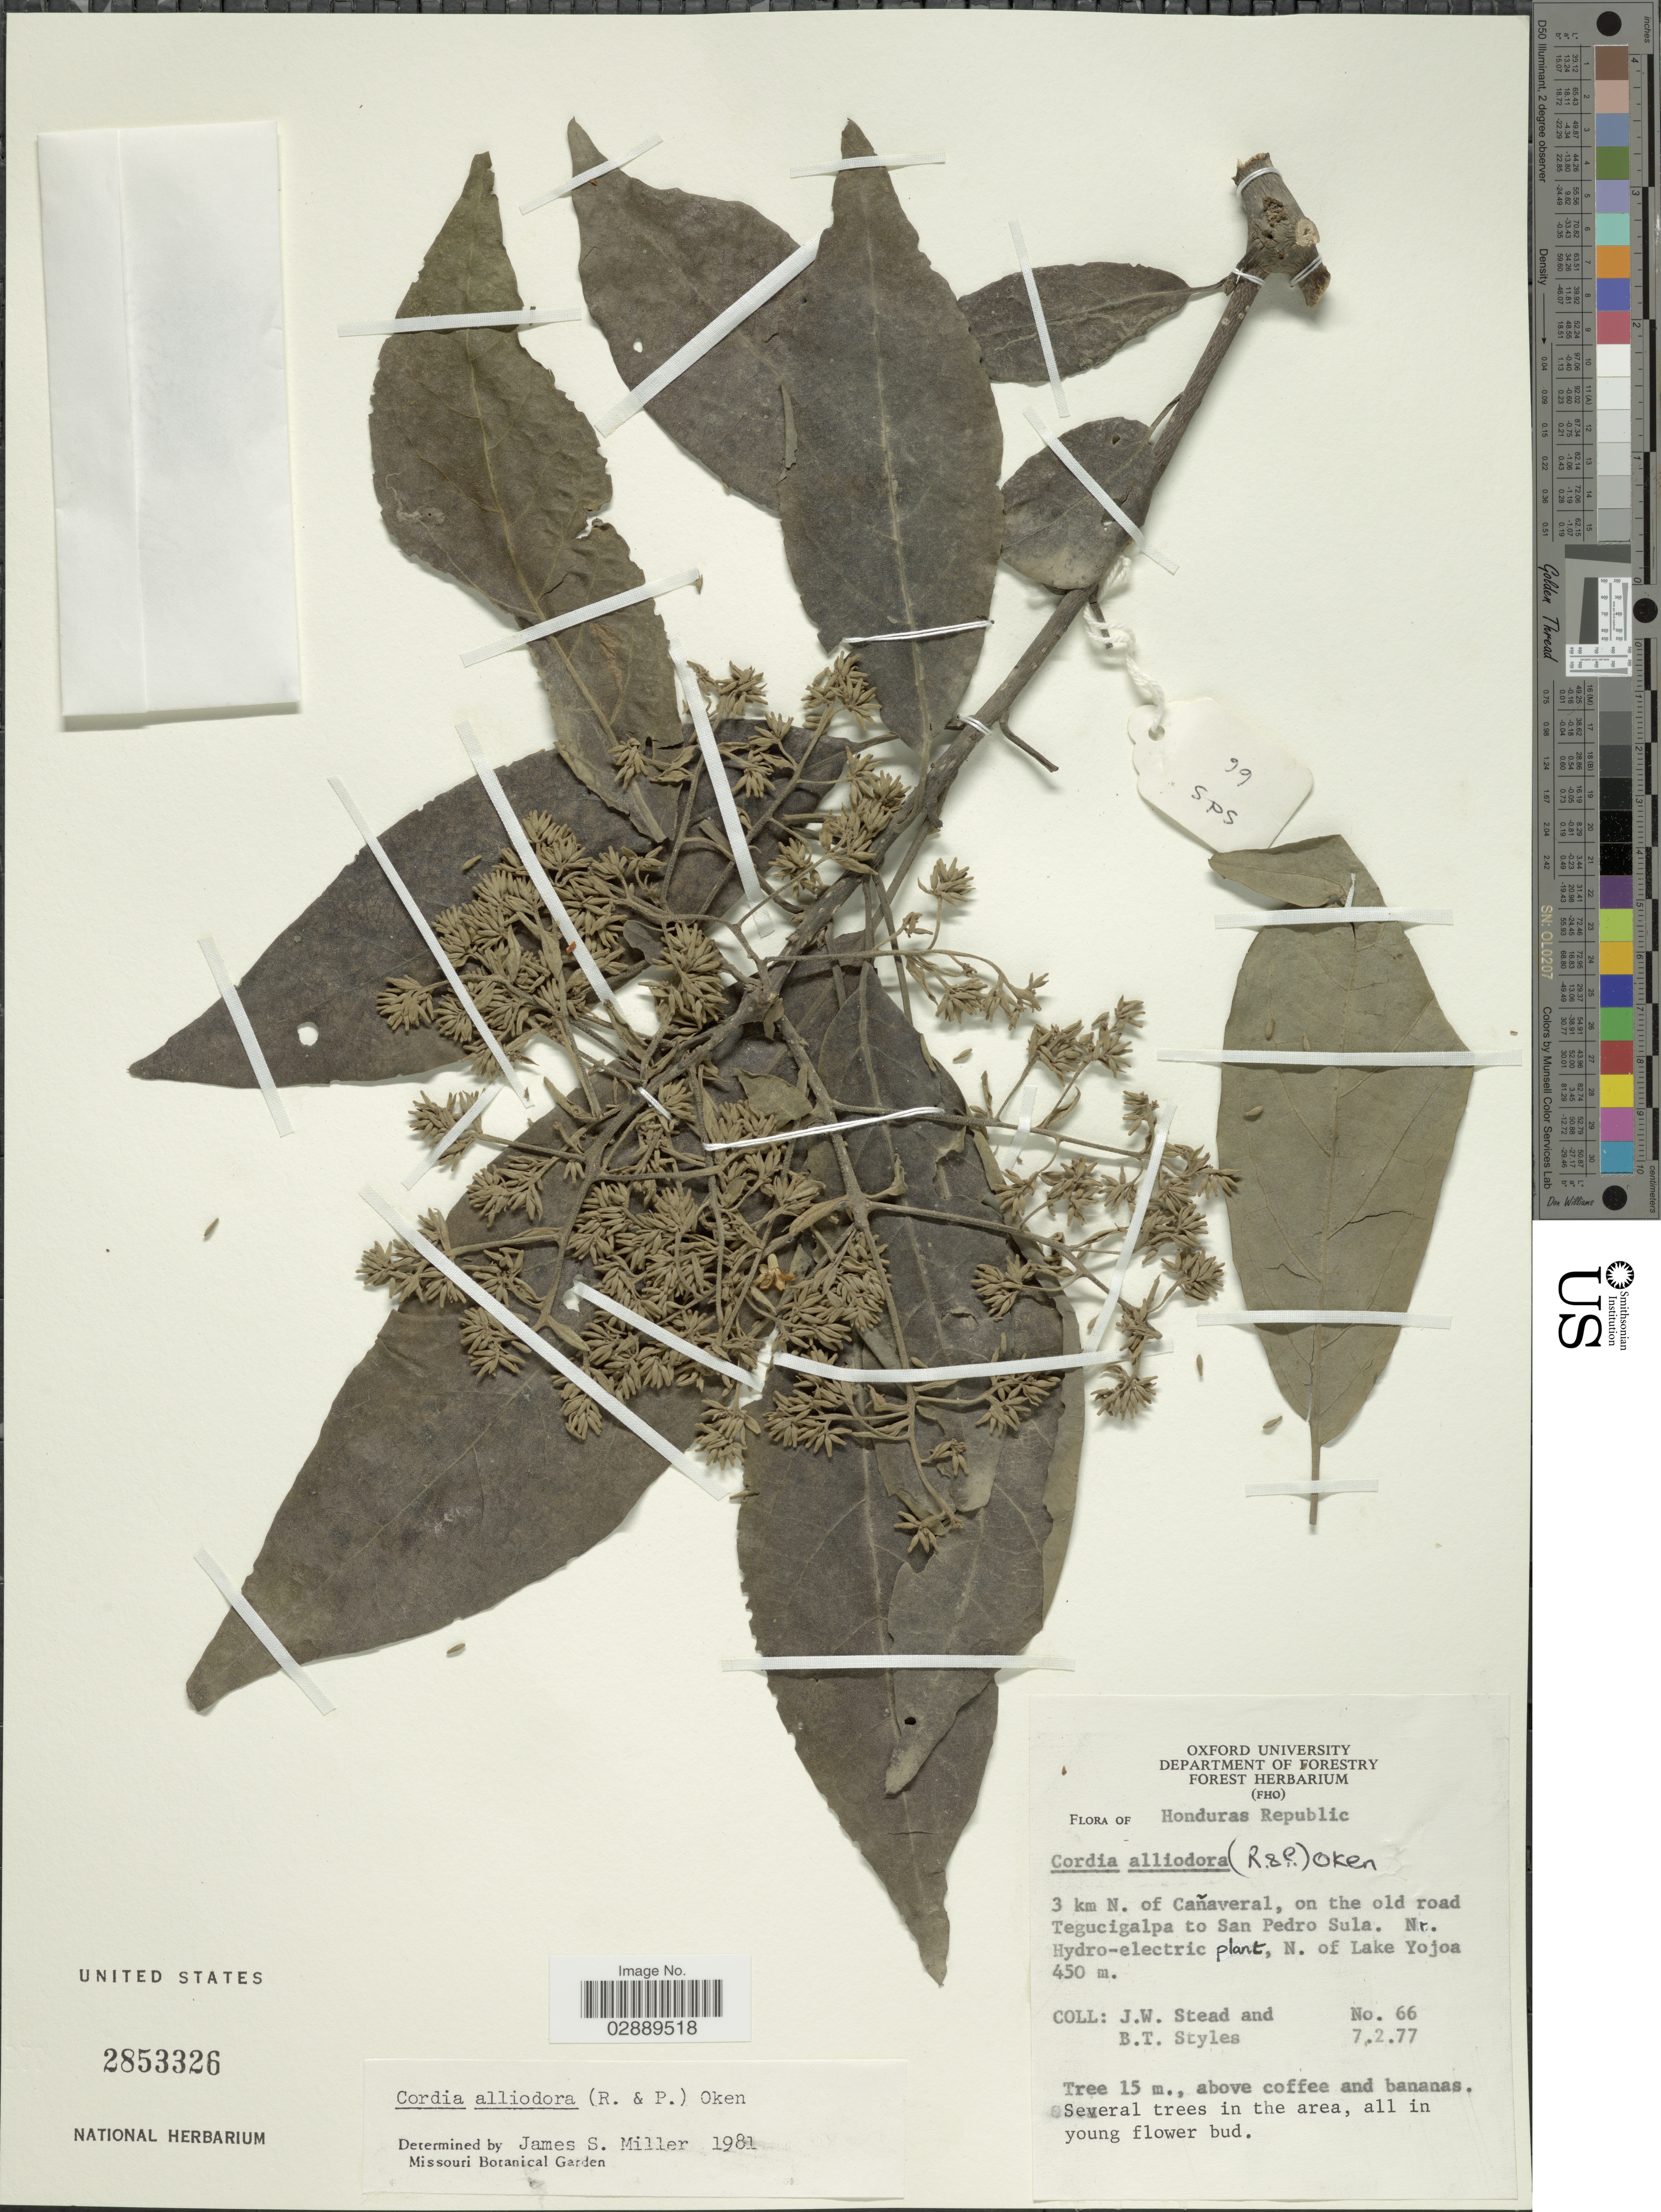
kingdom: Plantae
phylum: Tracheophyta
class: Magnoliopsida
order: Boraginales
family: Cordiaceae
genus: Cordia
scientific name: Cordia alliodora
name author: (Ruiz & Pav.) Oken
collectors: J. Stead & B. T. Styles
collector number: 66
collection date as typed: Transcribed d/m/y: 7/2/77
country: Honduras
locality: Honduras Republic. 3 km N. of Cañaveral, on the old road Tegucigalpa to San Pedro Sula. N. of Lake Yojoa.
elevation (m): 450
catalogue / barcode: US 2853326